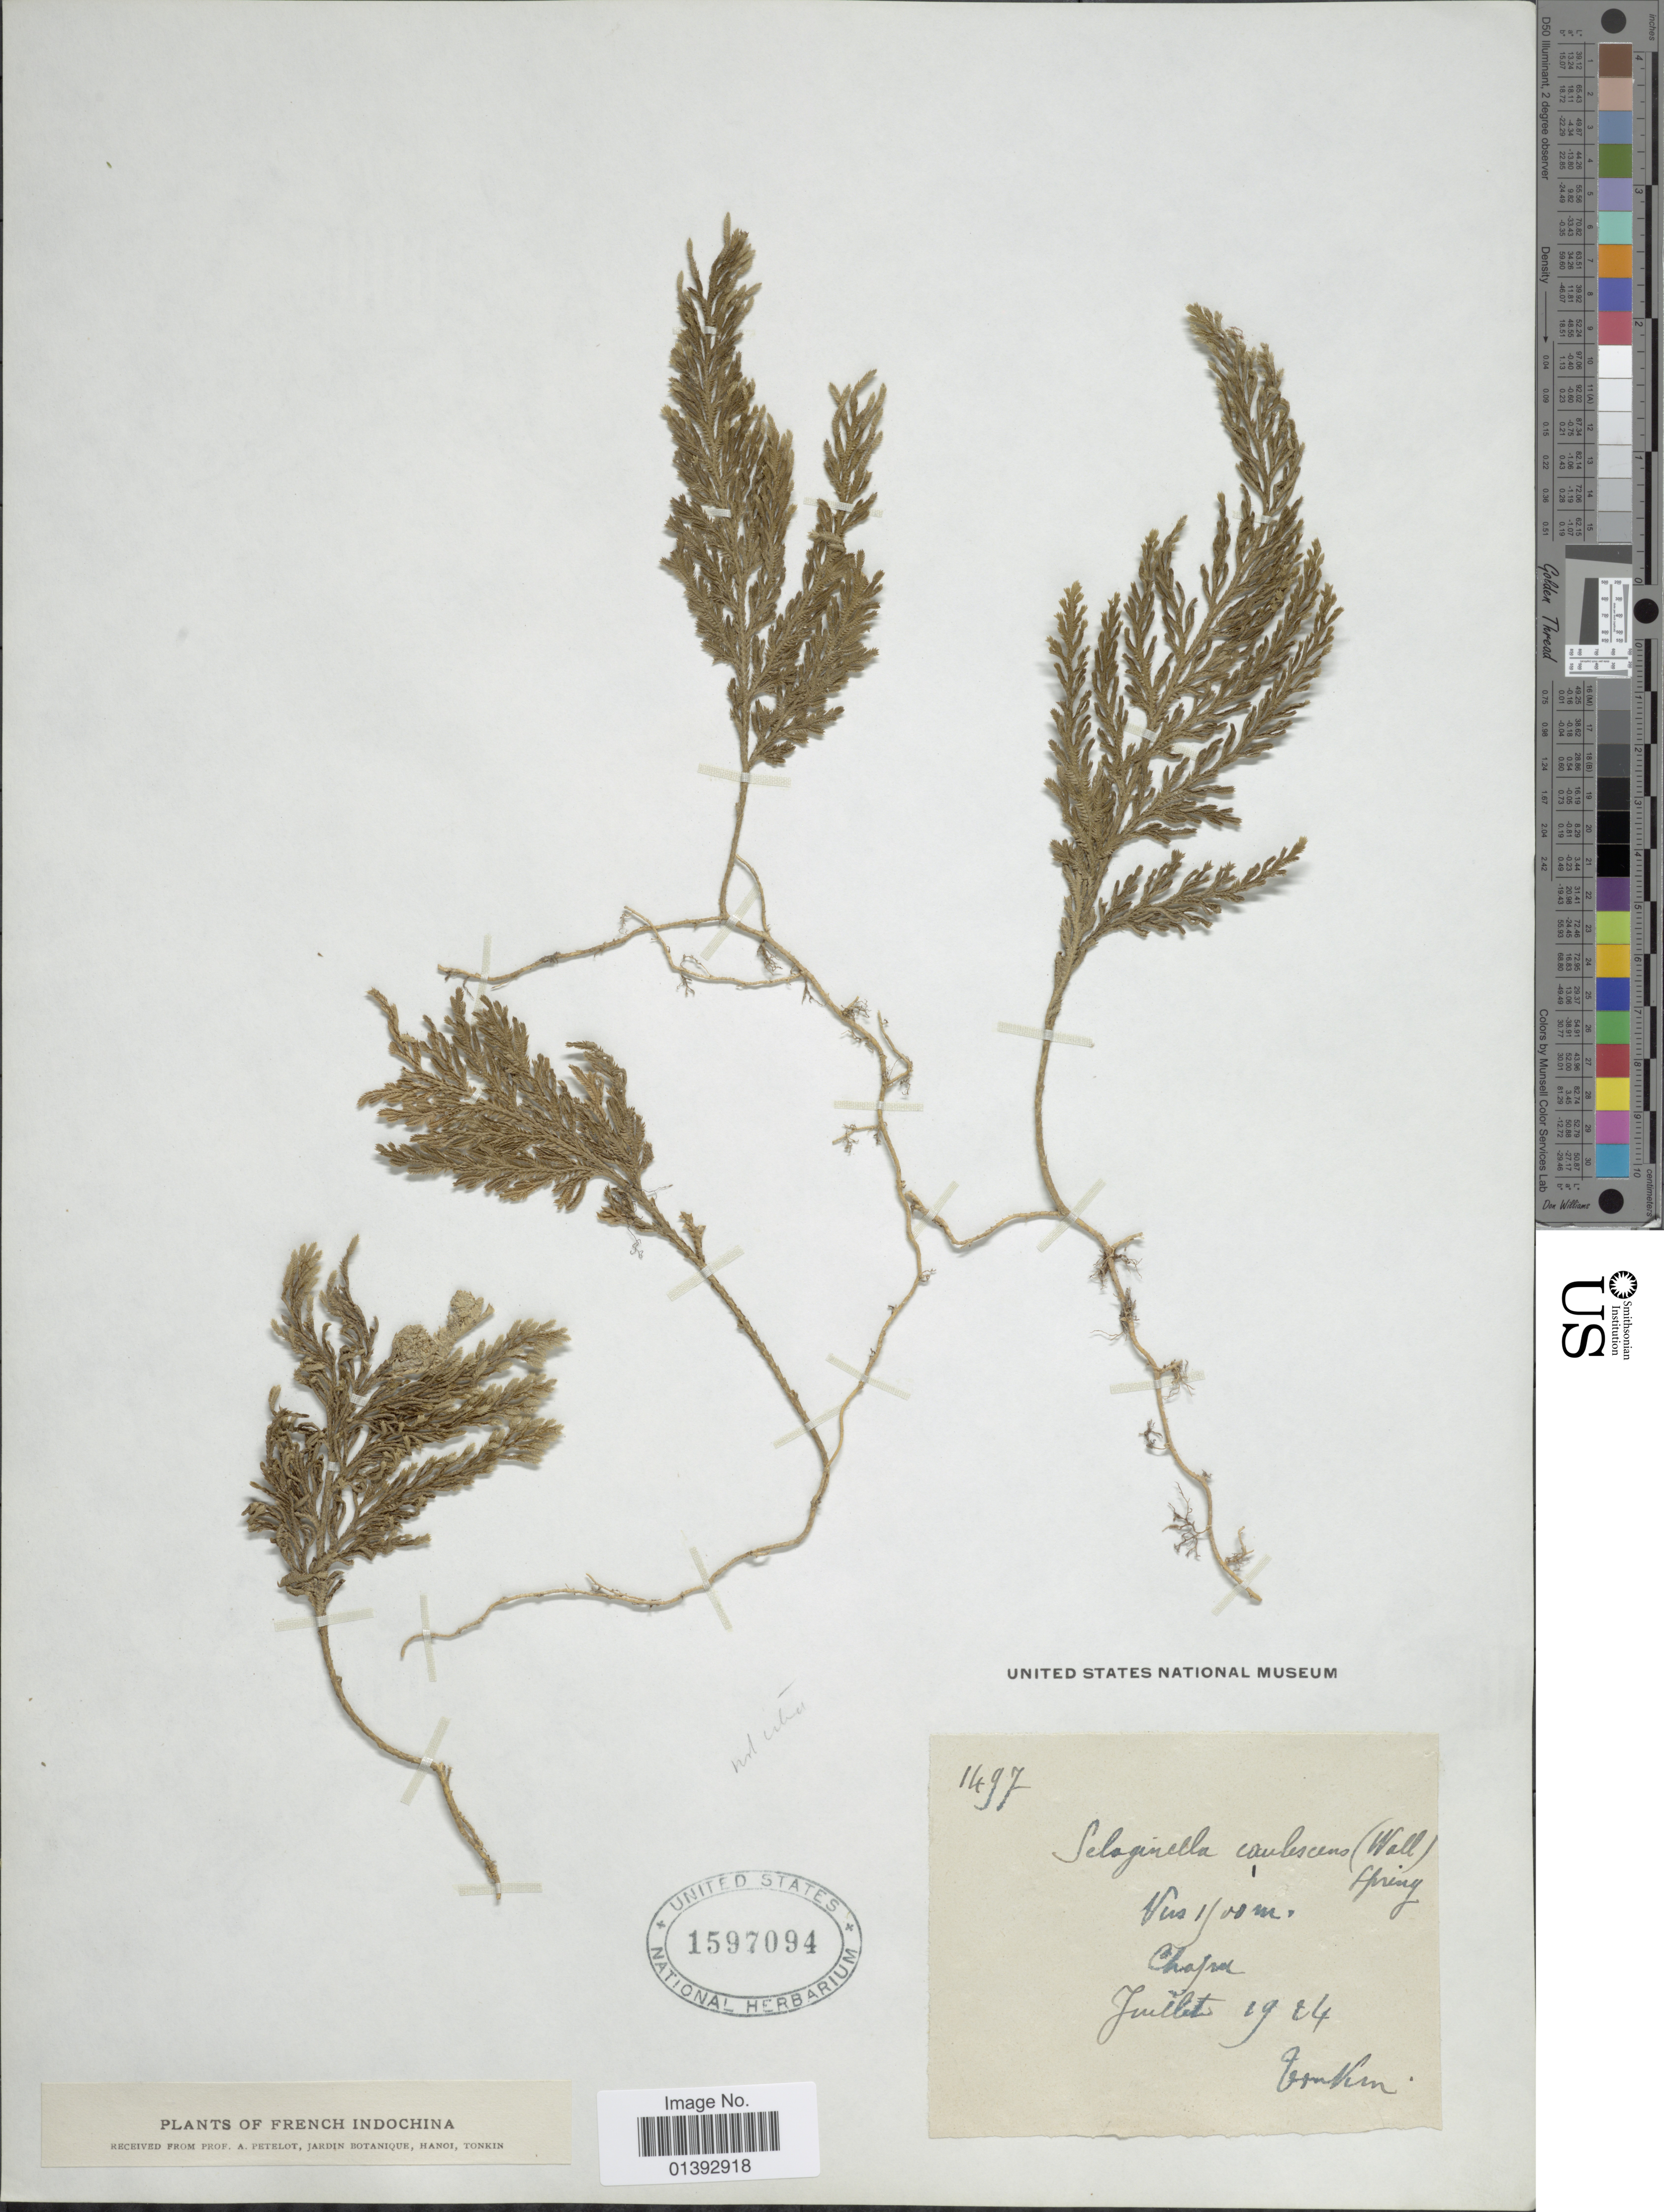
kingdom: Plantae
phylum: Tracheophyta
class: Lycopodiopsida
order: Selaginellales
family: Selaginellaceae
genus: Selaginella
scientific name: Selaginella involvens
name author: (Sw.) Spring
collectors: A. Petelot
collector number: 1497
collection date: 1924-07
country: Vietnam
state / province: Lao Cai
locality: Tonkin. Chapa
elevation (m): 1500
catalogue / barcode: US 1597094